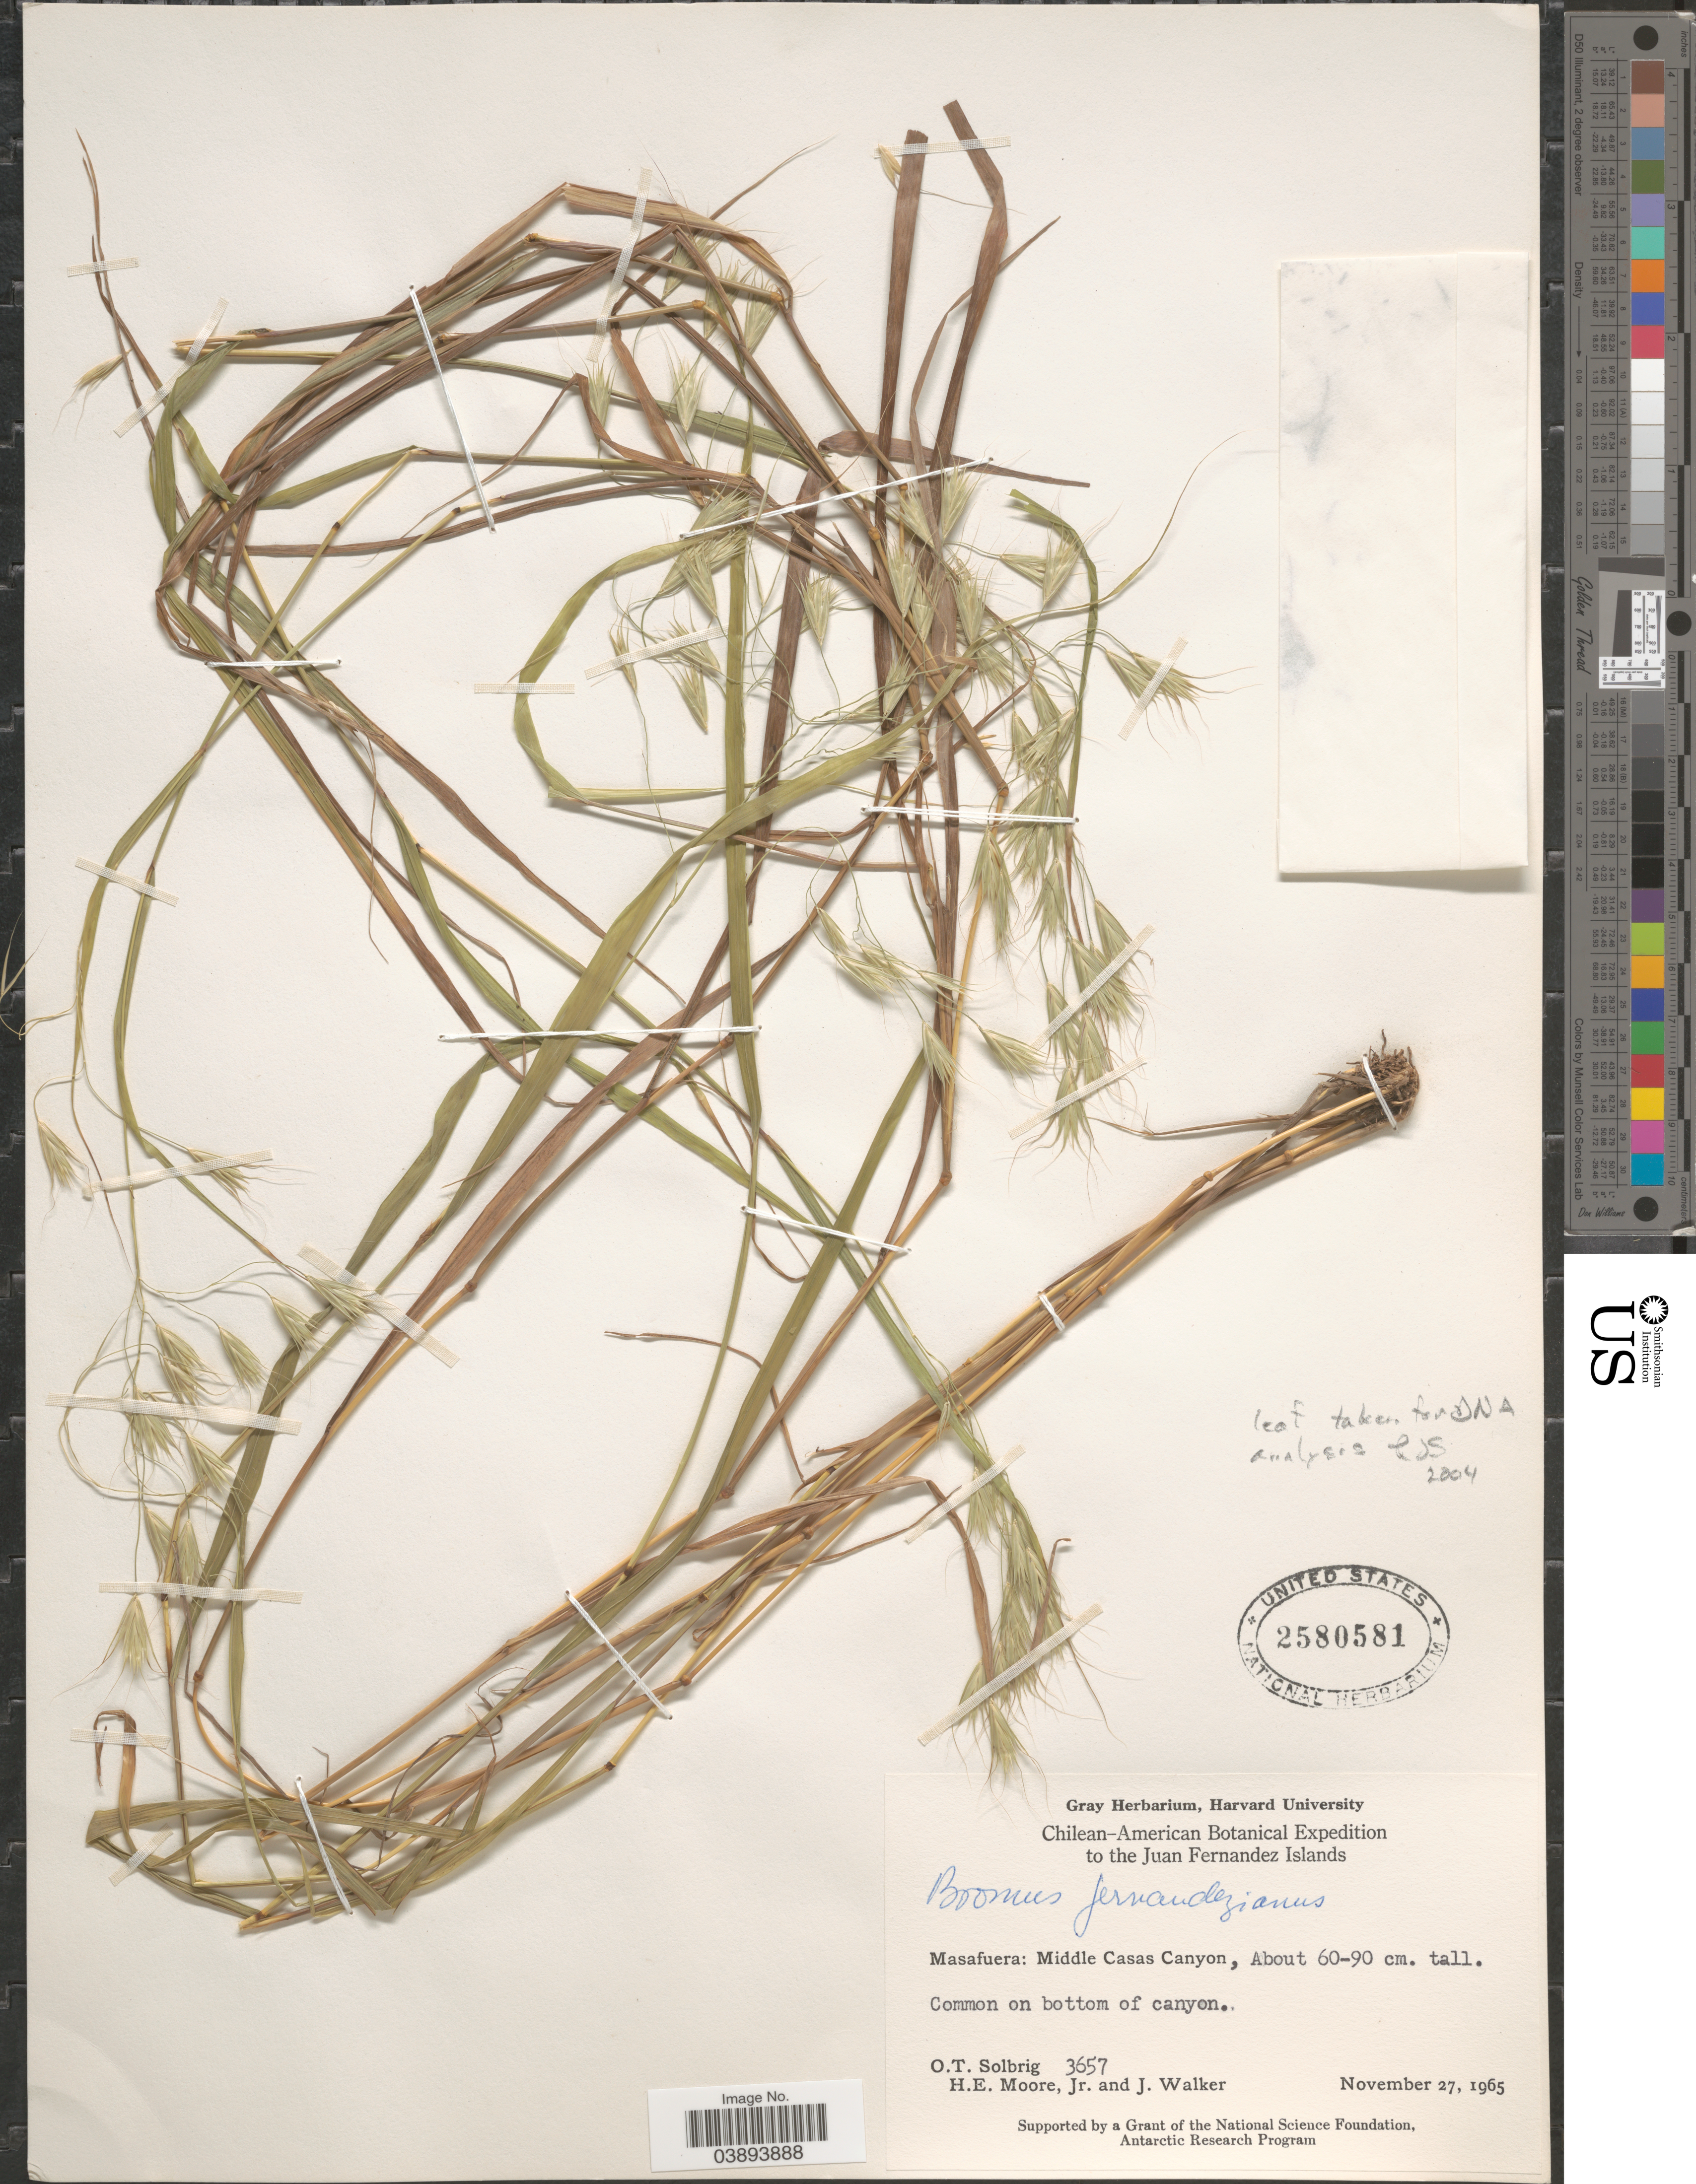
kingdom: Plantae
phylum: Tracheophyta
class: Liliopsida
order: Poales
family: Poaceae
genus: Megalachne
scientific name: Megalachne berteroniana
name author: Steud.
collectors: O. T. Solbrig, H. Moore & J. Walker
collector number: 3657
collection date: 1965-11-27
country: Chile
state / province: Valparaíso (V)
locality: The Juan Fernandez Islands. Masafuera: Middle Casas Canyon. On bottom of canyon.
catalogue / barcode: US 2580581